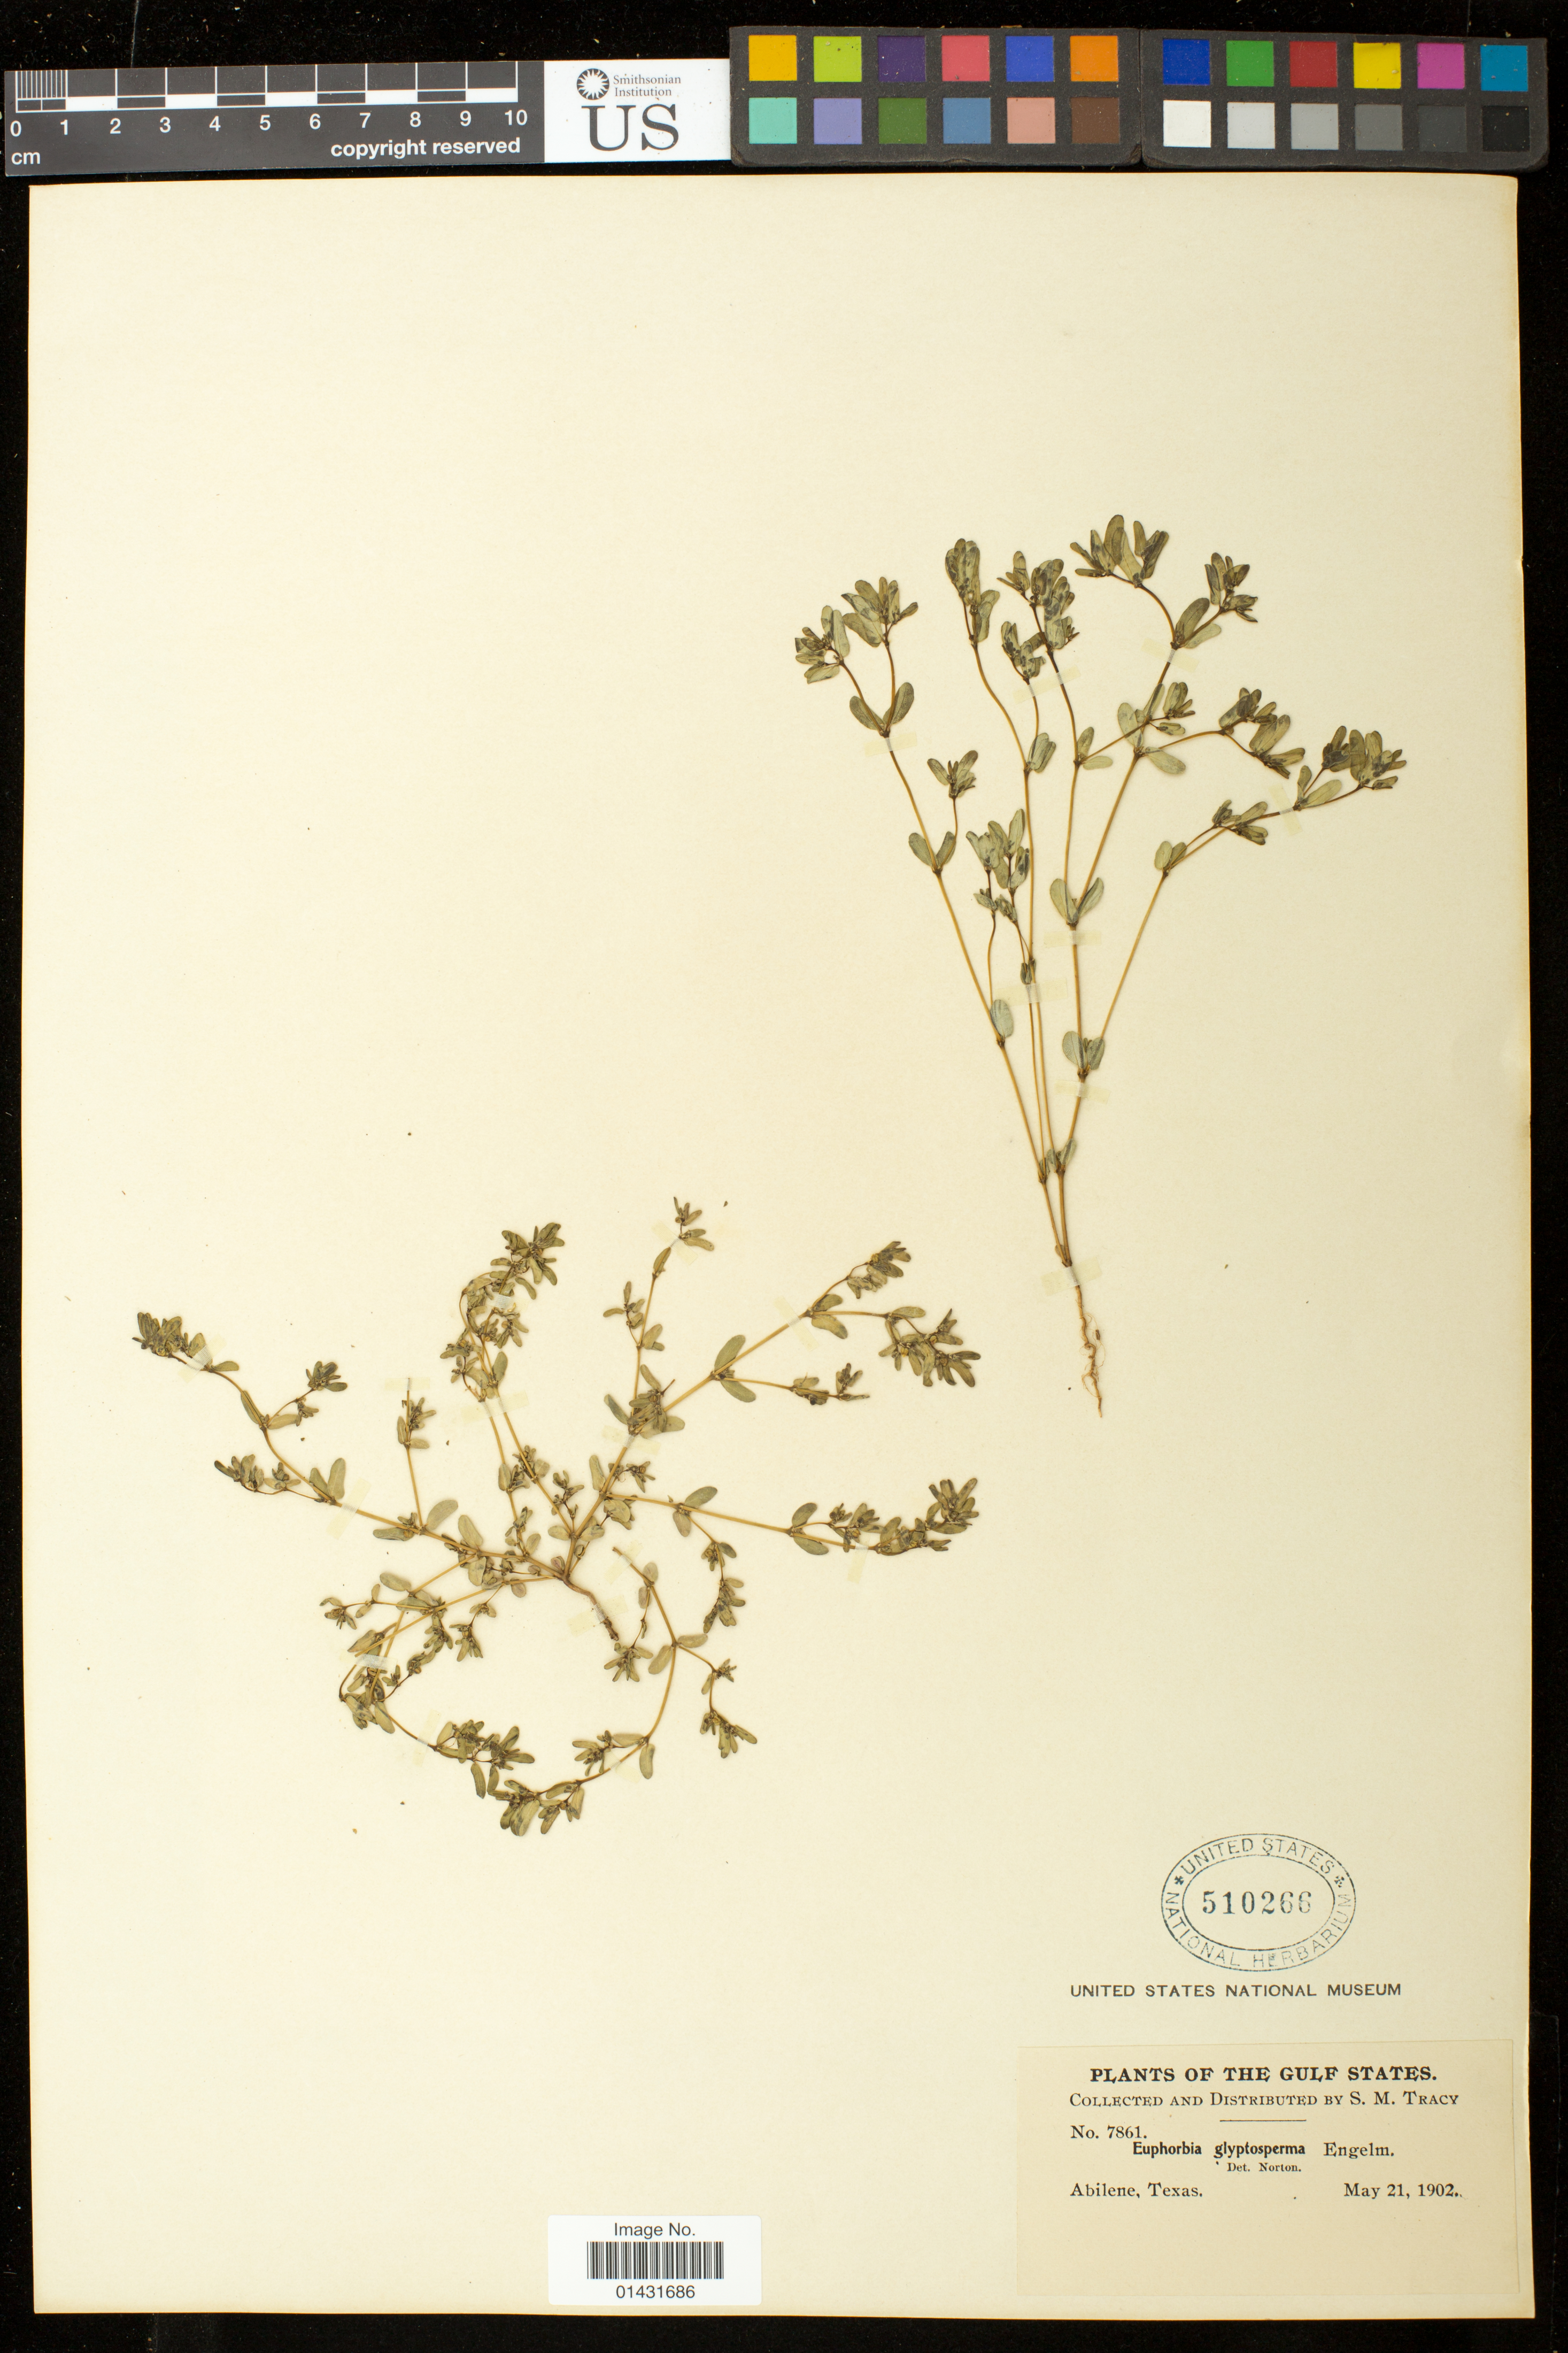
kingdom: Plantae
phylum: Tracheophyta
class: Magnoliopsida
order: Malpighiales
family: Euphorbiaceae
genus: Euphorbia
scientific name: Euphorbia glyptosperma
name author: Engelm.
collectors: S. M. Tracy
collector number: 7861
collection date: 1902-05-21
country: United States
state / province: Texas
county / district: Taylor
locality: Abilene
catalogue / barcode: US 510266